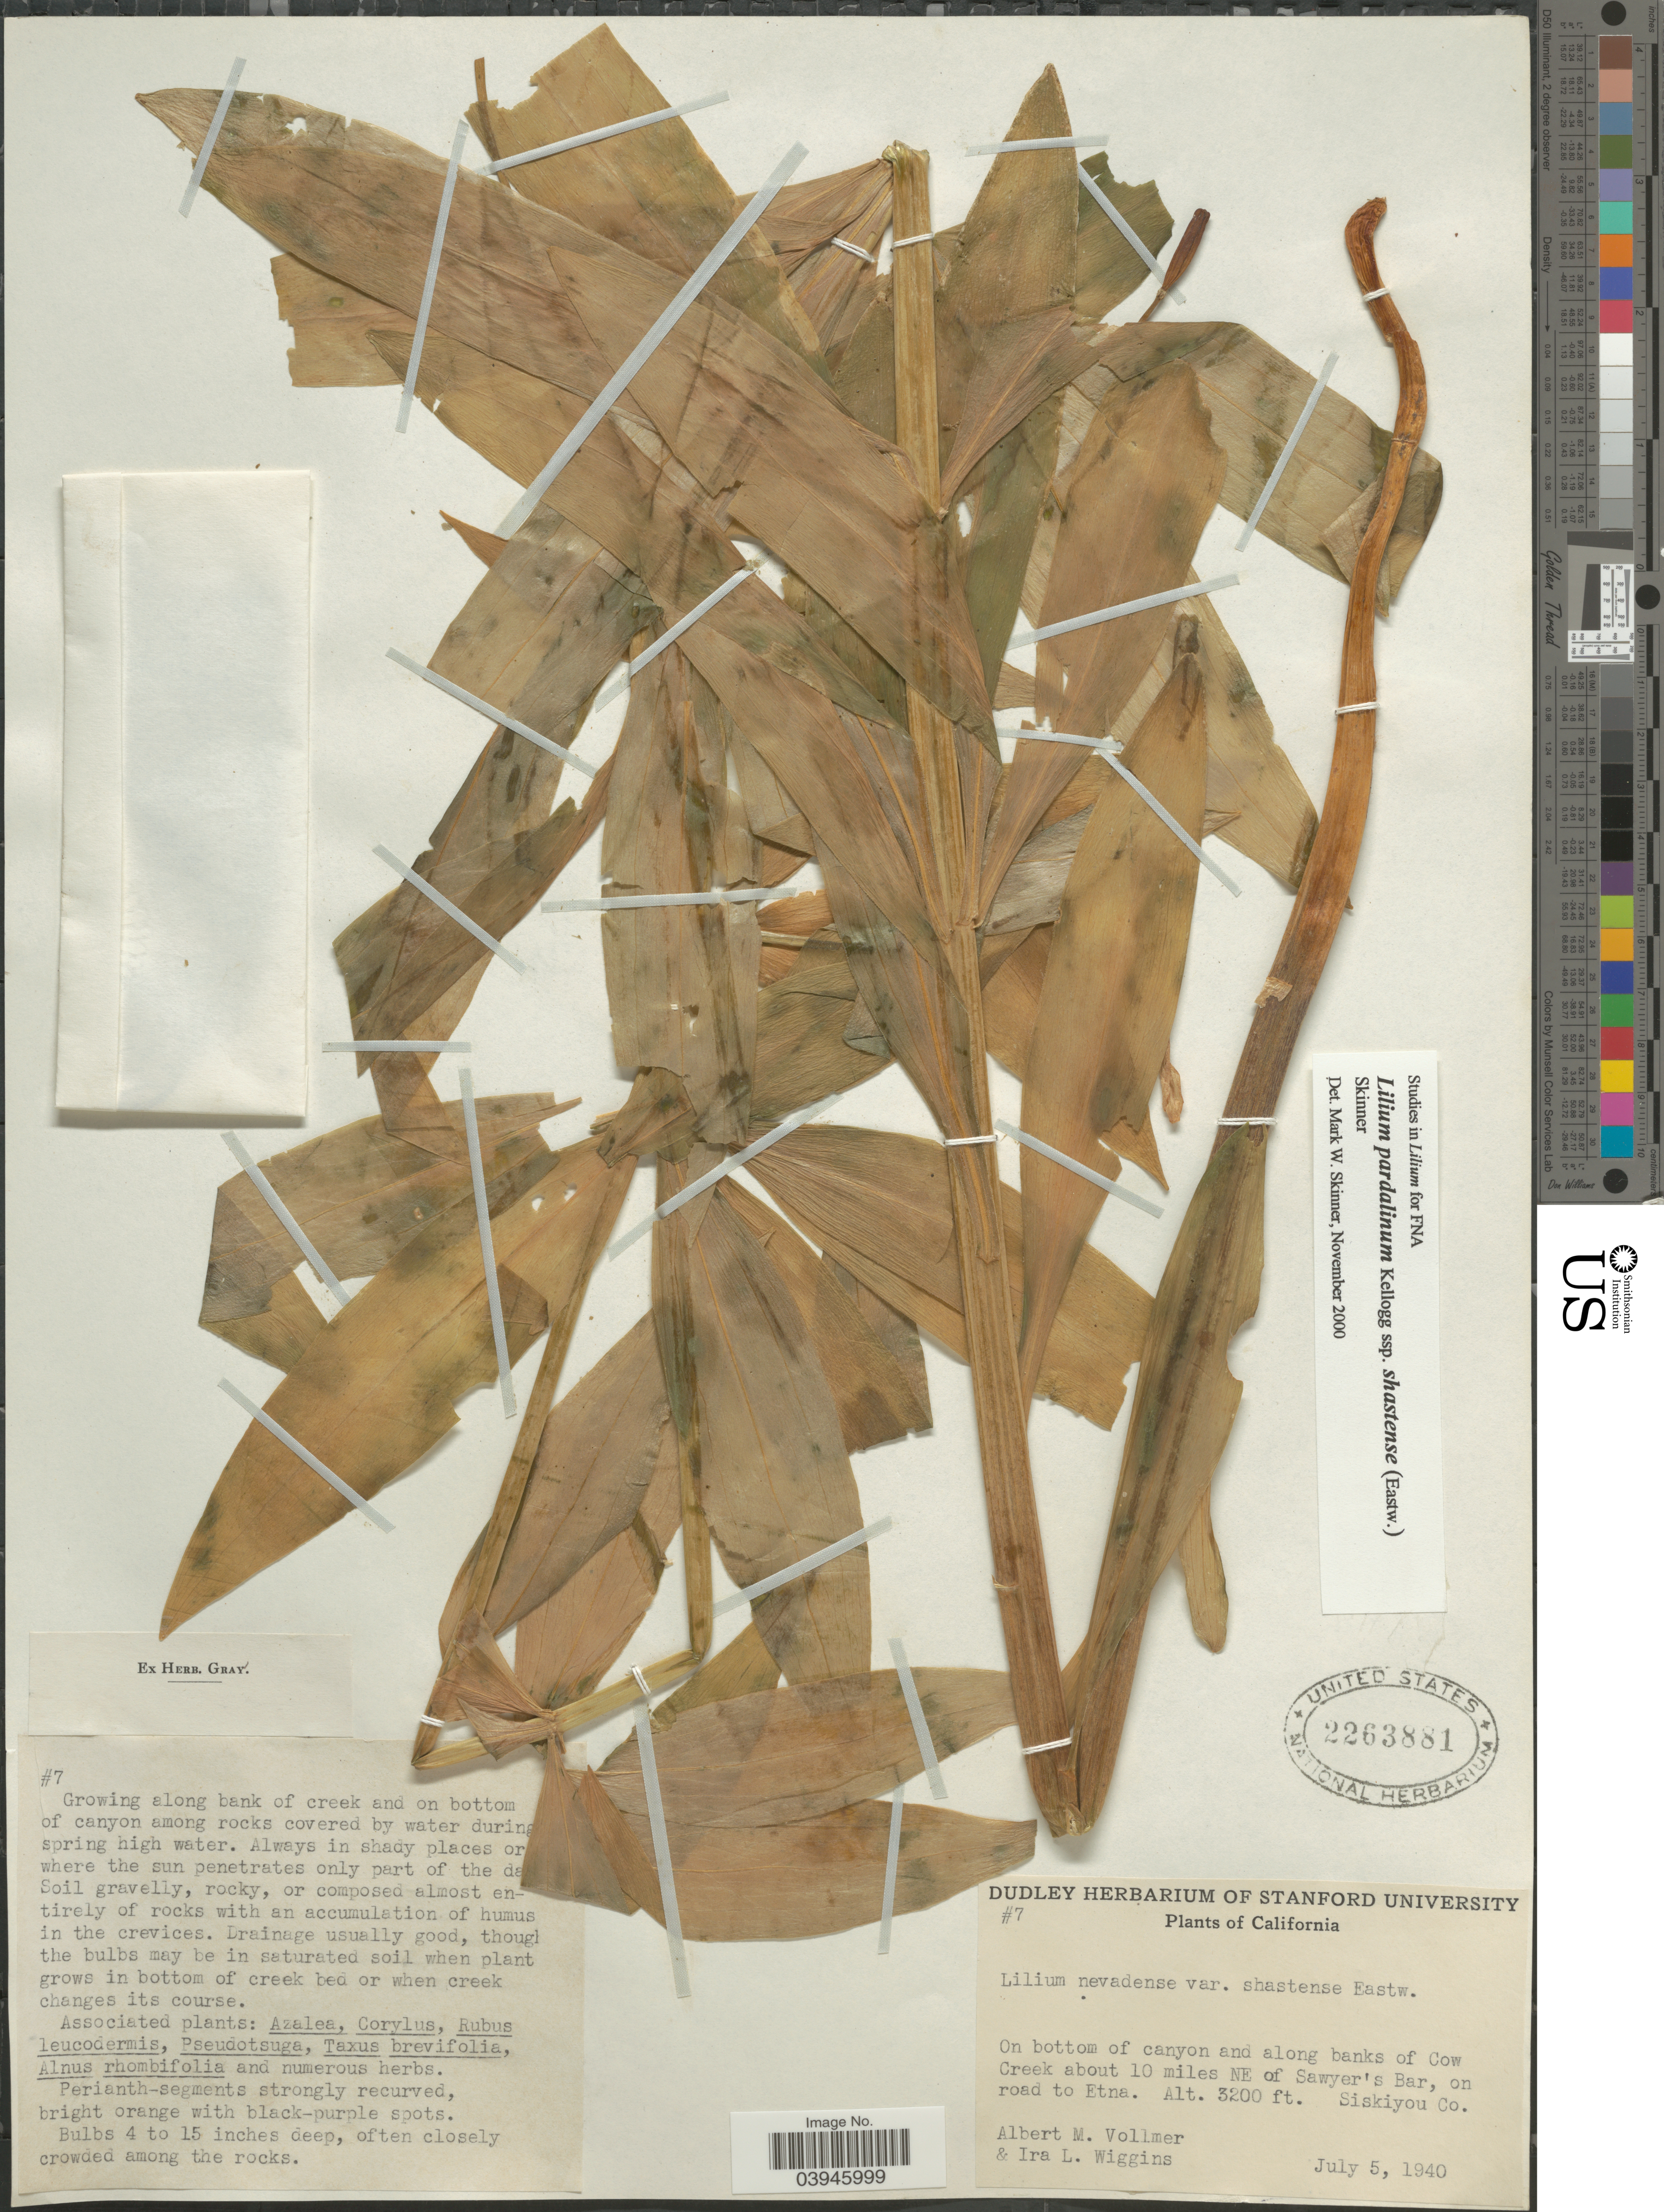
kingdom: Plantae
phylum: Tracheophyta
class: Liliopsida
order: Liliales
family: Liliaceae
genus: Lilium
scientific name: Lilium nevadense var. shastense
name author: Eastw.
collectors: A. Vollmer & I. L. Wiggins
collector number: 7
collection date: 1940-07-05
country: United States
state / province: California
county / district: Siskiyou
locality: On bottom of canyon and along banks of Cow Creek about 10 miles NE of Sawyer's Bar, on road to Etna. Siskiyou Co.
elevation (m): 975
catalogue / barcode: US 2263881